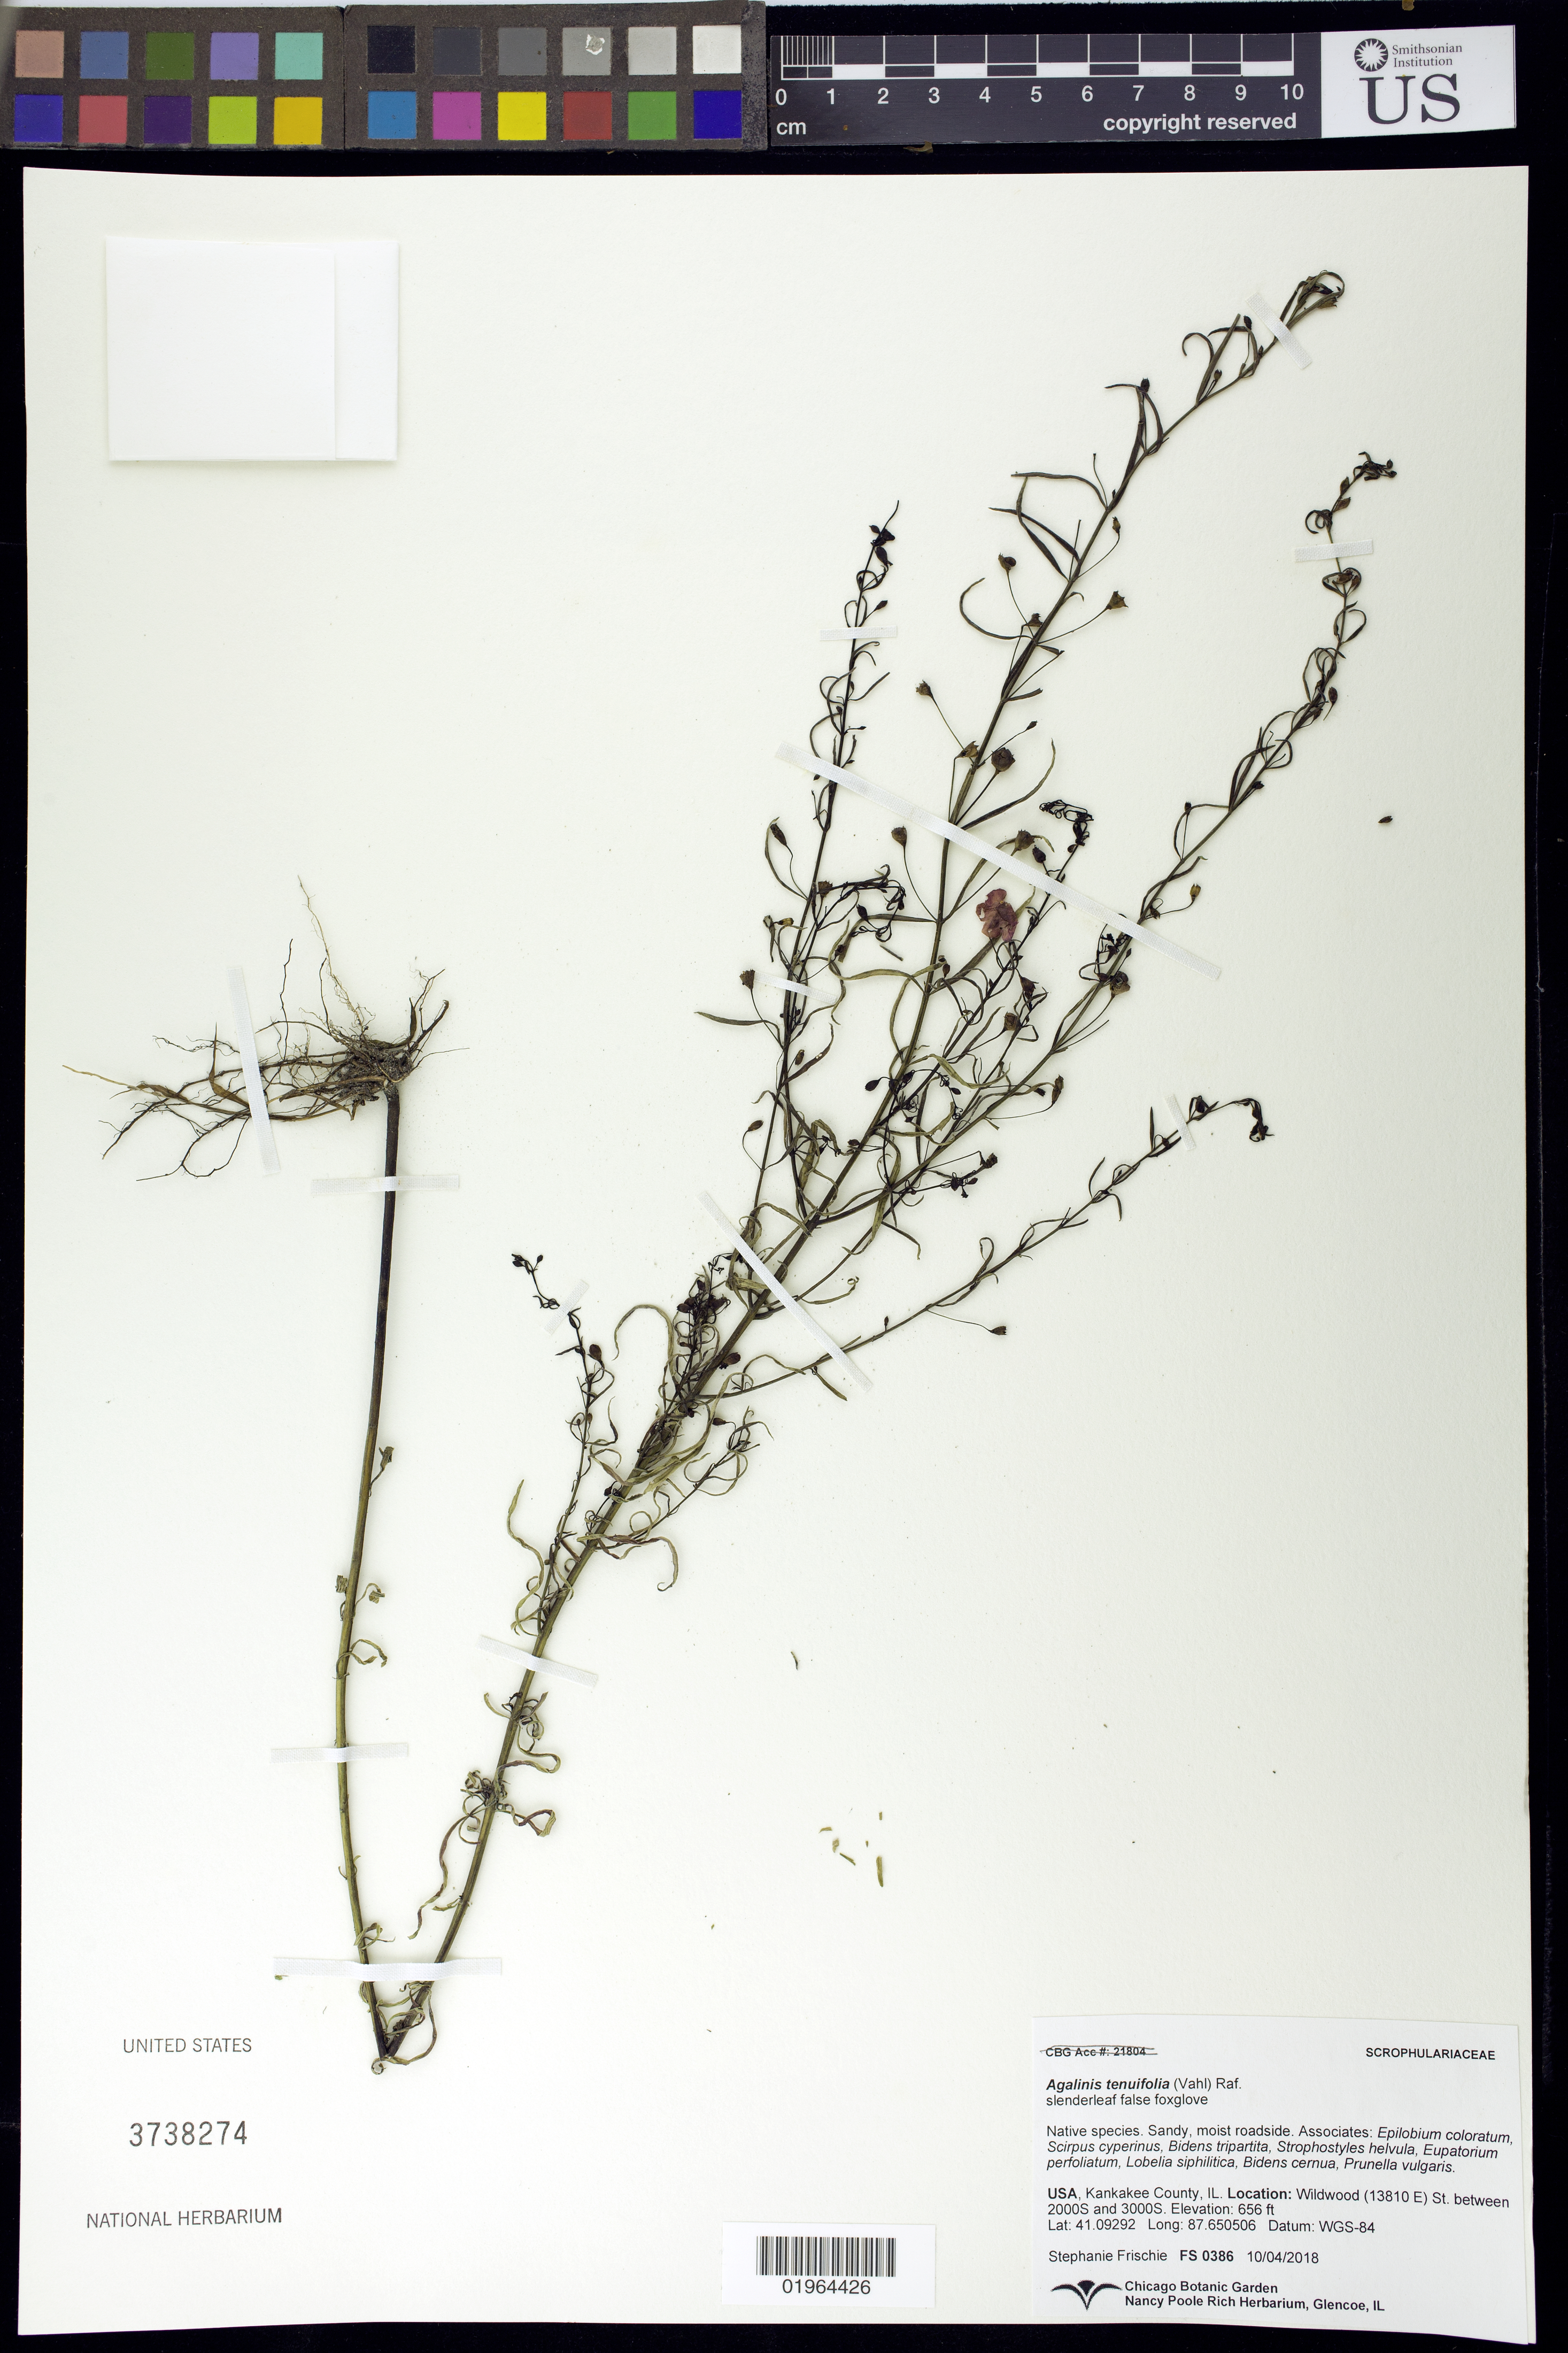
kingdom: Plantae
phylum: Tracheophyta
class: Magnoliopsida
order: Lamiales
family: Orobanchaceae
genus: Agalinis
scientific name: Agalinis tenuifolia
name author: (Vahl) Raf.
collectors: S. Frischie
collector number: FS0386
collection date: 2018-10-04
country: United States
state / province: Illinois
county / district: Kankakee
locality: Wildwood (13810 E) St. between 2000S and 3000S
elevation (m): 200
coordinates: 41.09292, 87.60506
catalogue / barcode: US 3738274